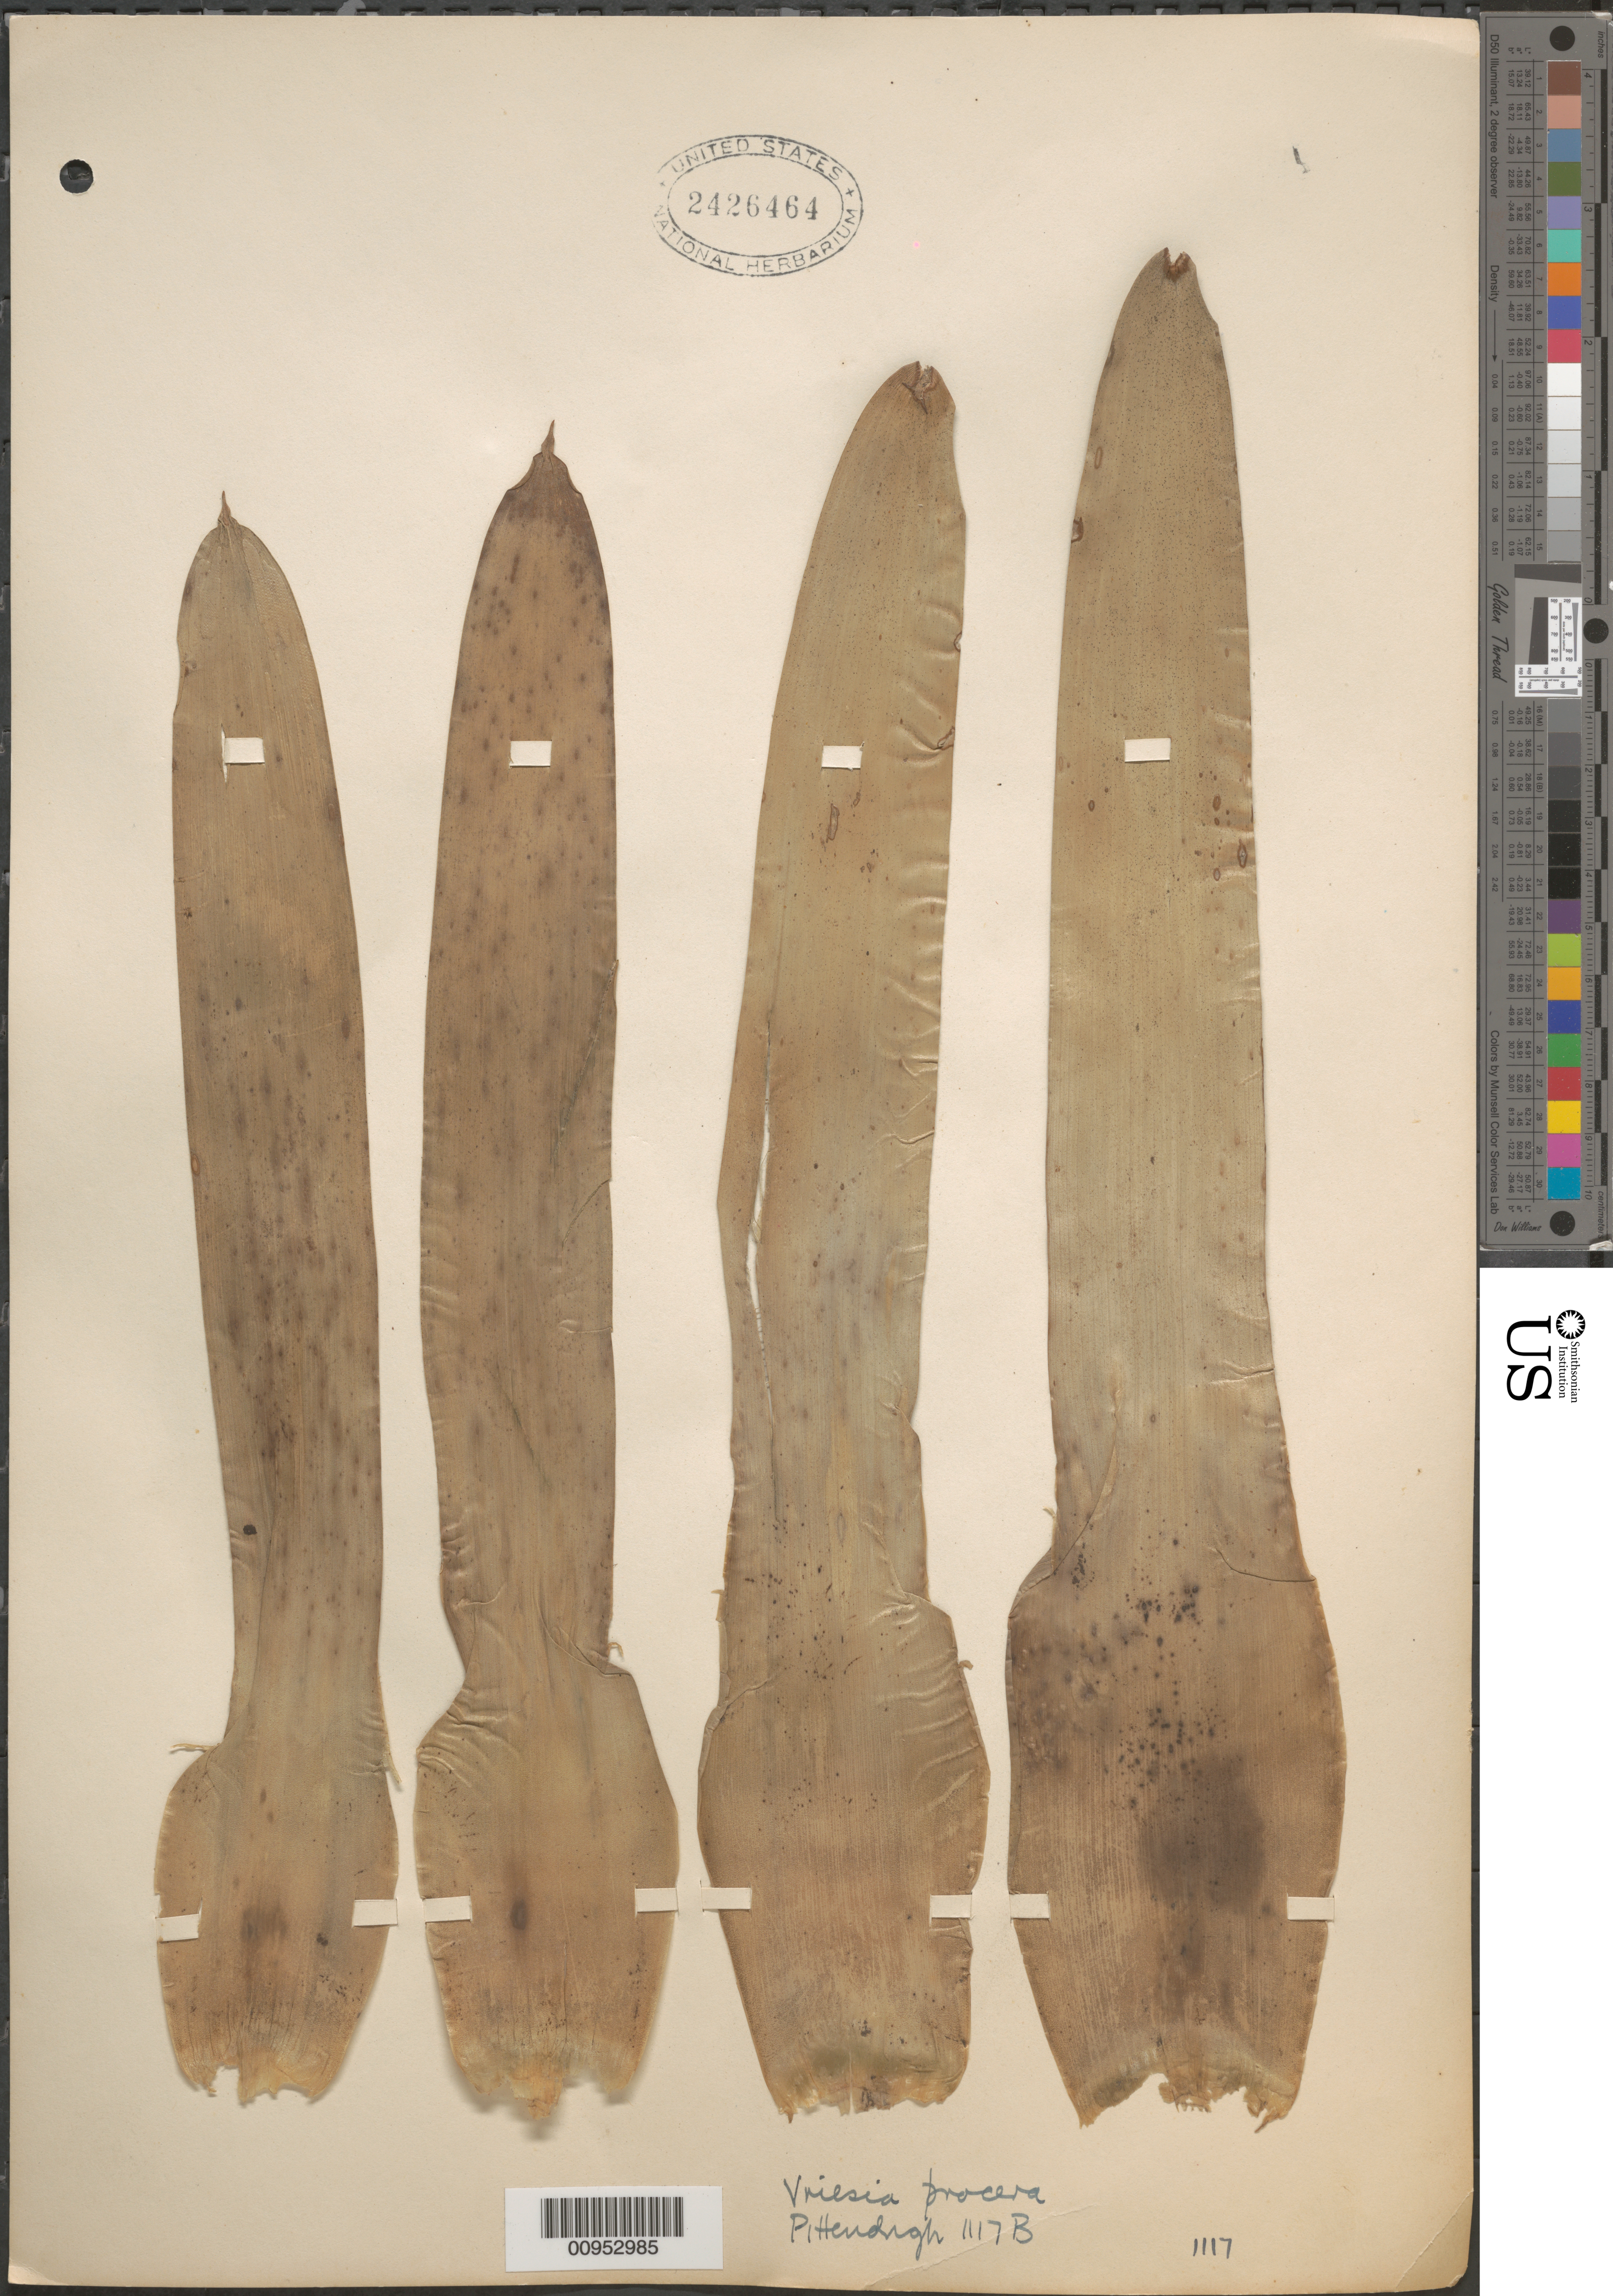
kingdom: Plantae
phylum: Tracheophyta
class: Liliopsida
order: Poales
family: Bromeliaceae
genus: Vriesea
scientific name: Vriesea procera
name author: (Mart. ex Schult. & Schult. f.) Wittm.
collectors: C. S. Pittendrigh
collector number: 1117B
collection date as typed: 1944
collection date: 1944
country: Trinidad and Tobago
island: Trinidad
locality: Tamana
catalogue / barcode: US 2426464